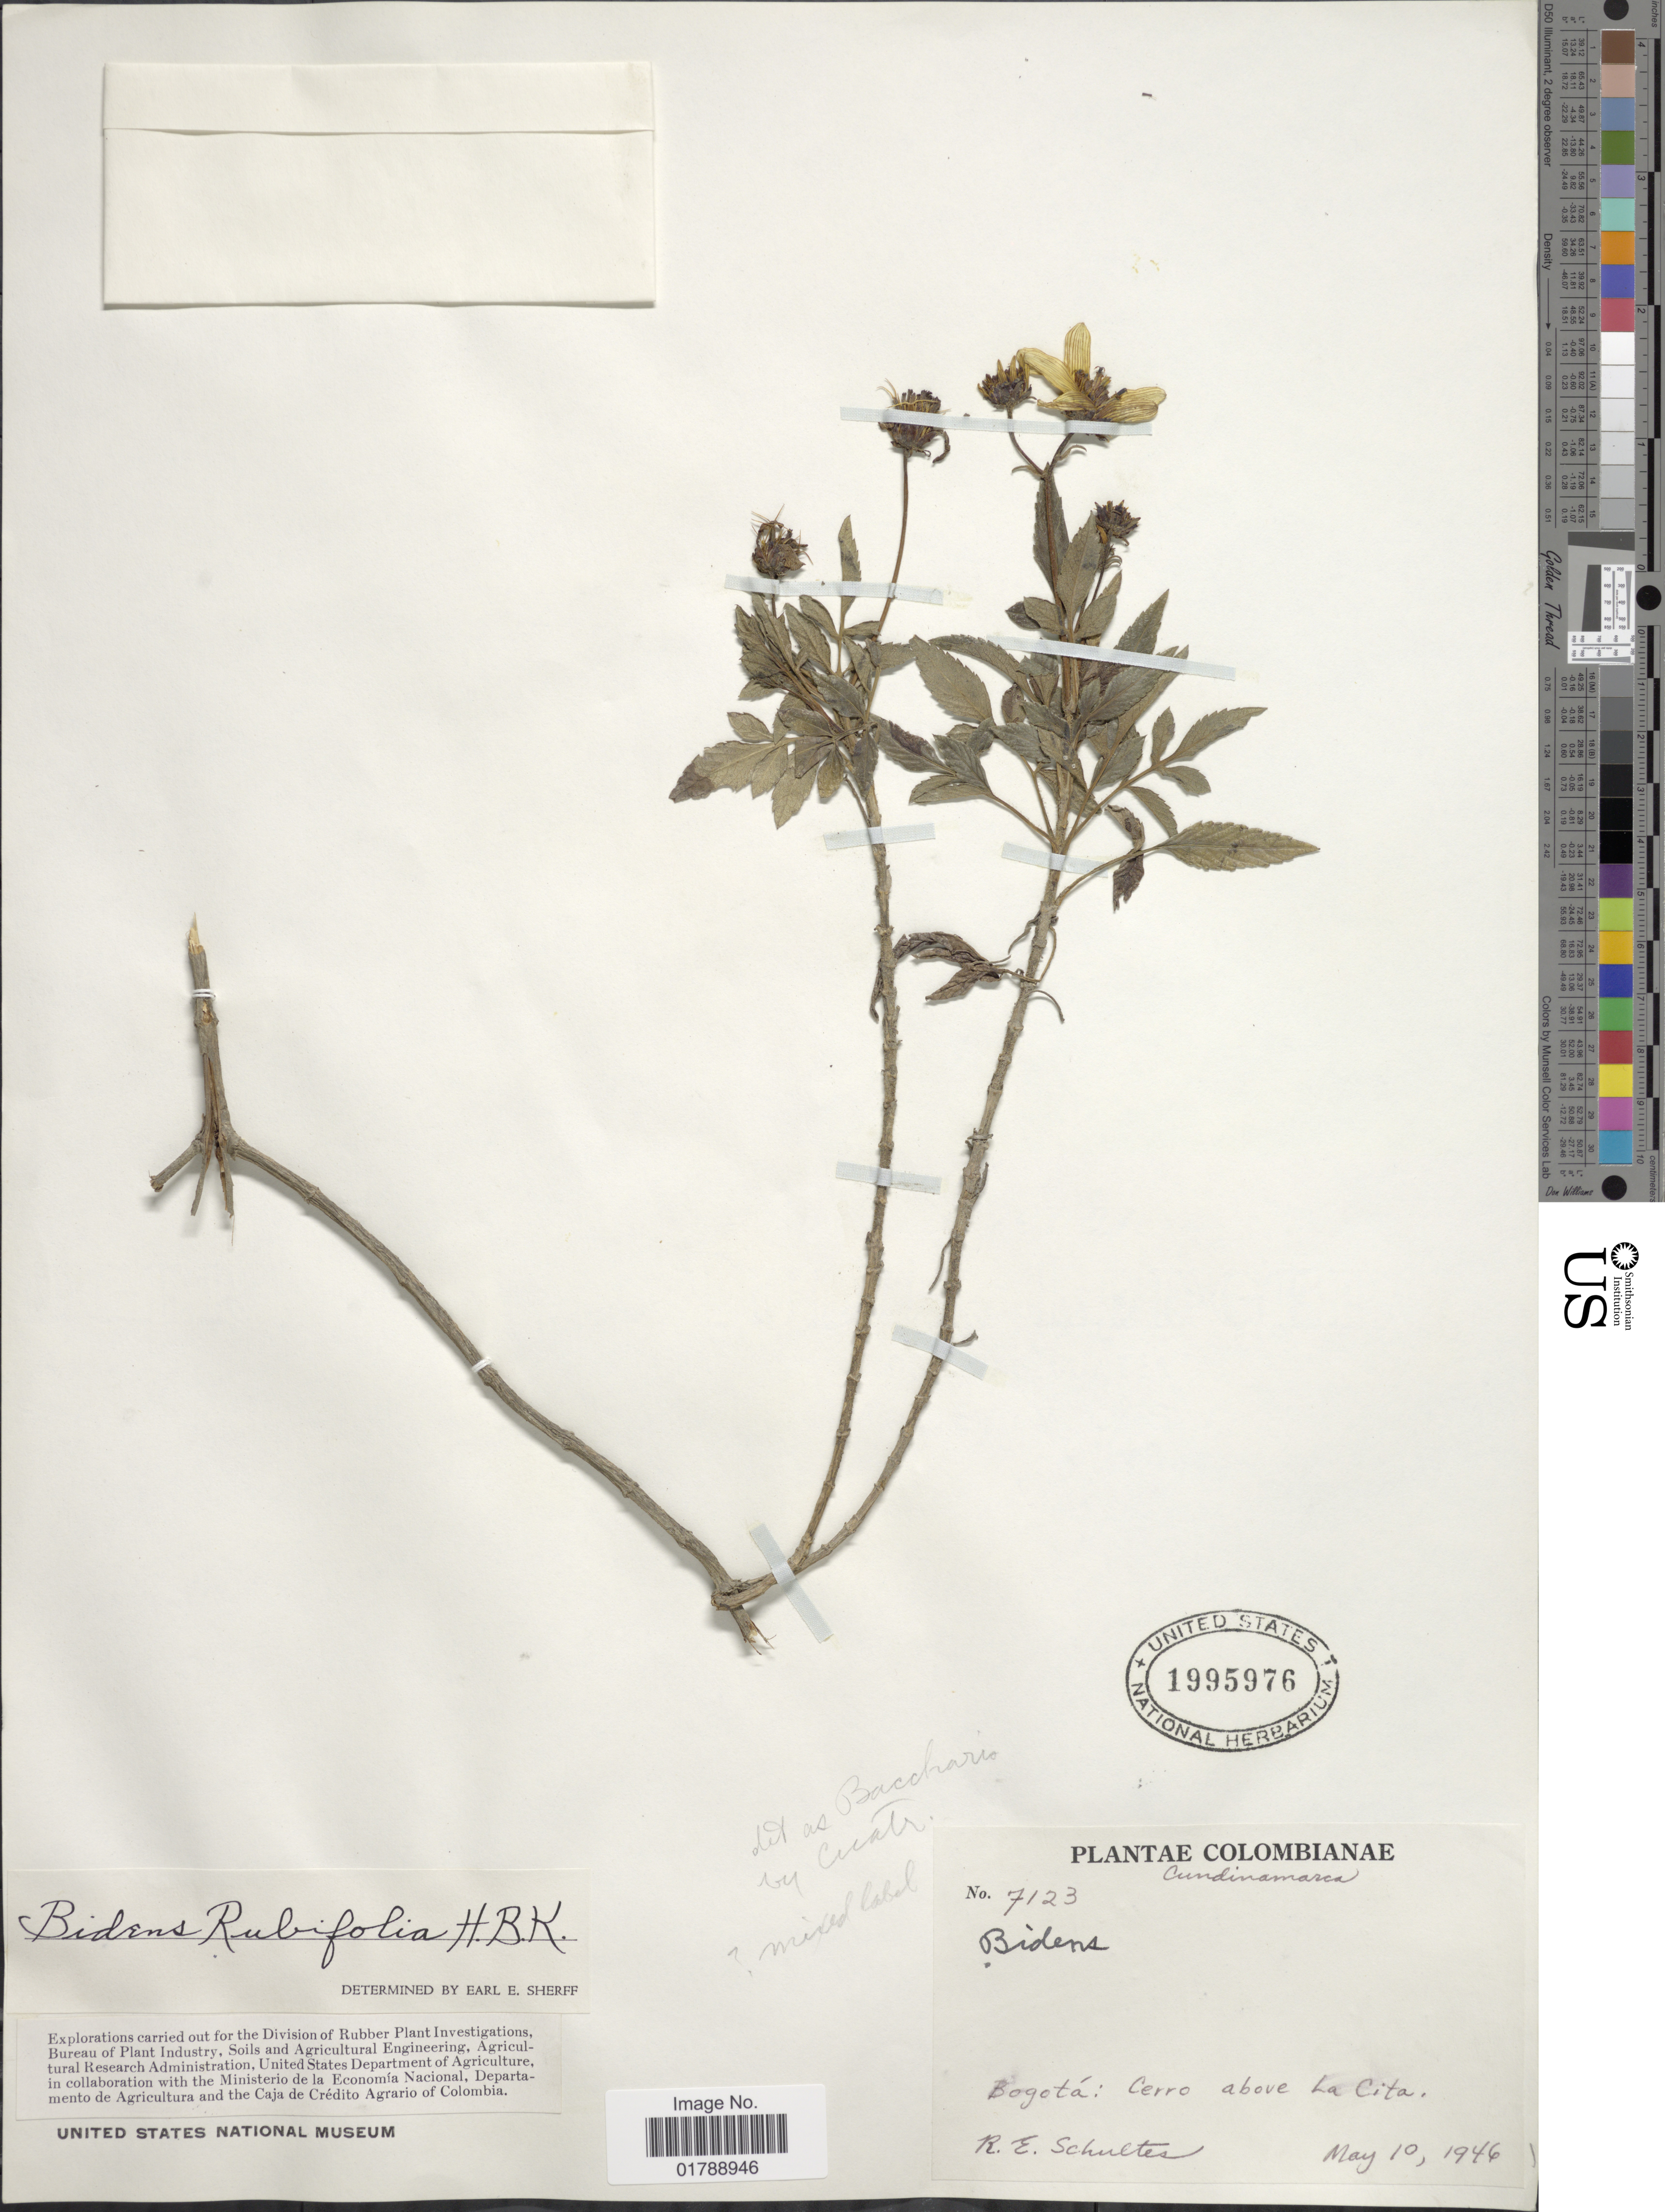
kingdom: Plantae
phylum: Tracheophyta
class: Magnoliopsida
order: Asterales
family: Asteraceae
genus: Bidens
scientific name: Bidens rubifolia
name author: Kunth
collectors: R. E. Schultes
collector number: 7123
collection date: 1946-05-10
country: Colombia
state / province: Cundinamarca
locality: Bogotá: Cerro above La Cita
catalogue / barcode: US 1995976